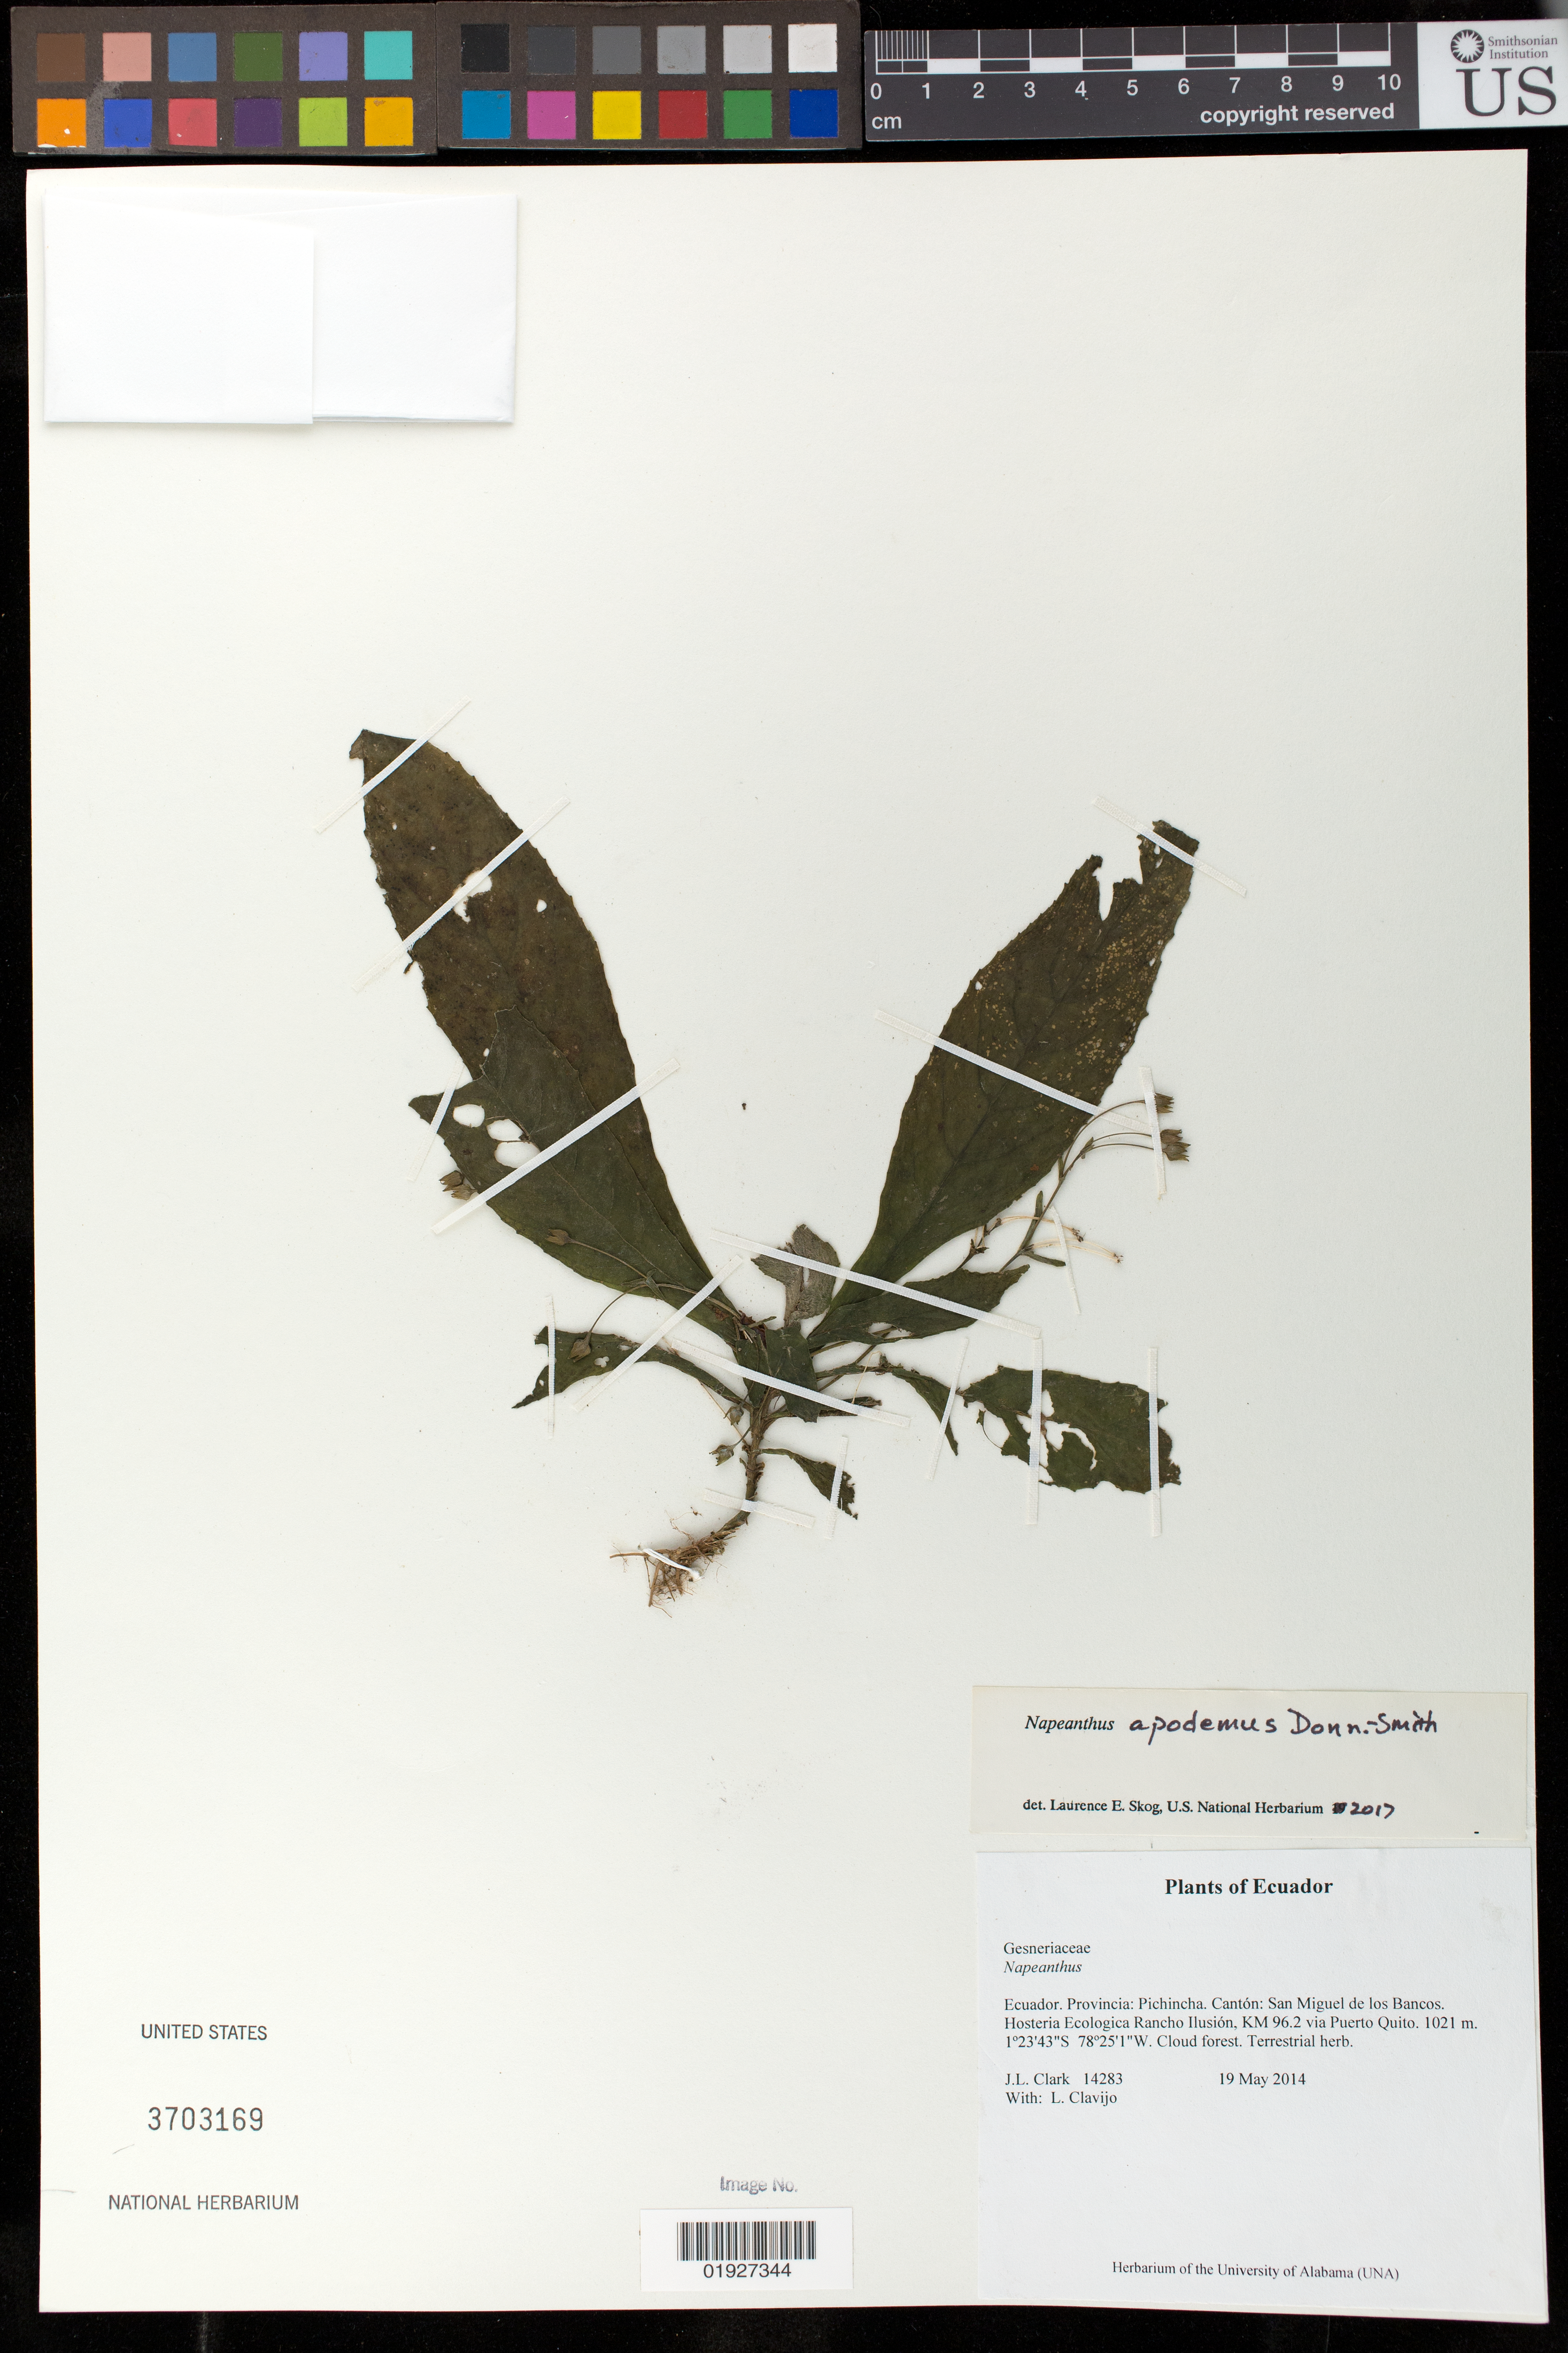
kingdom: Plantae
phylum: Tracheophyta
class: Magnoliopsida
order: Lamiales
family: Gesneriaceae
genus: Napeanthus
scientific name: Napeanthus apodemus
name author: Donn. Sm.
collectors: J. L. Clark & L. Clavijo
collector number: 14283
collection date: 2014-05-19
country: Ecuador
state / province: Pichincha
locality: Canton: San Miguel de los Bancos. Hosteria Ecologica Rancho Ilusion, KM 96.2 via Puerto Quito.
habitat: Cloud forest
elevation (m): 1021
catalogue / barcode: US 3703169